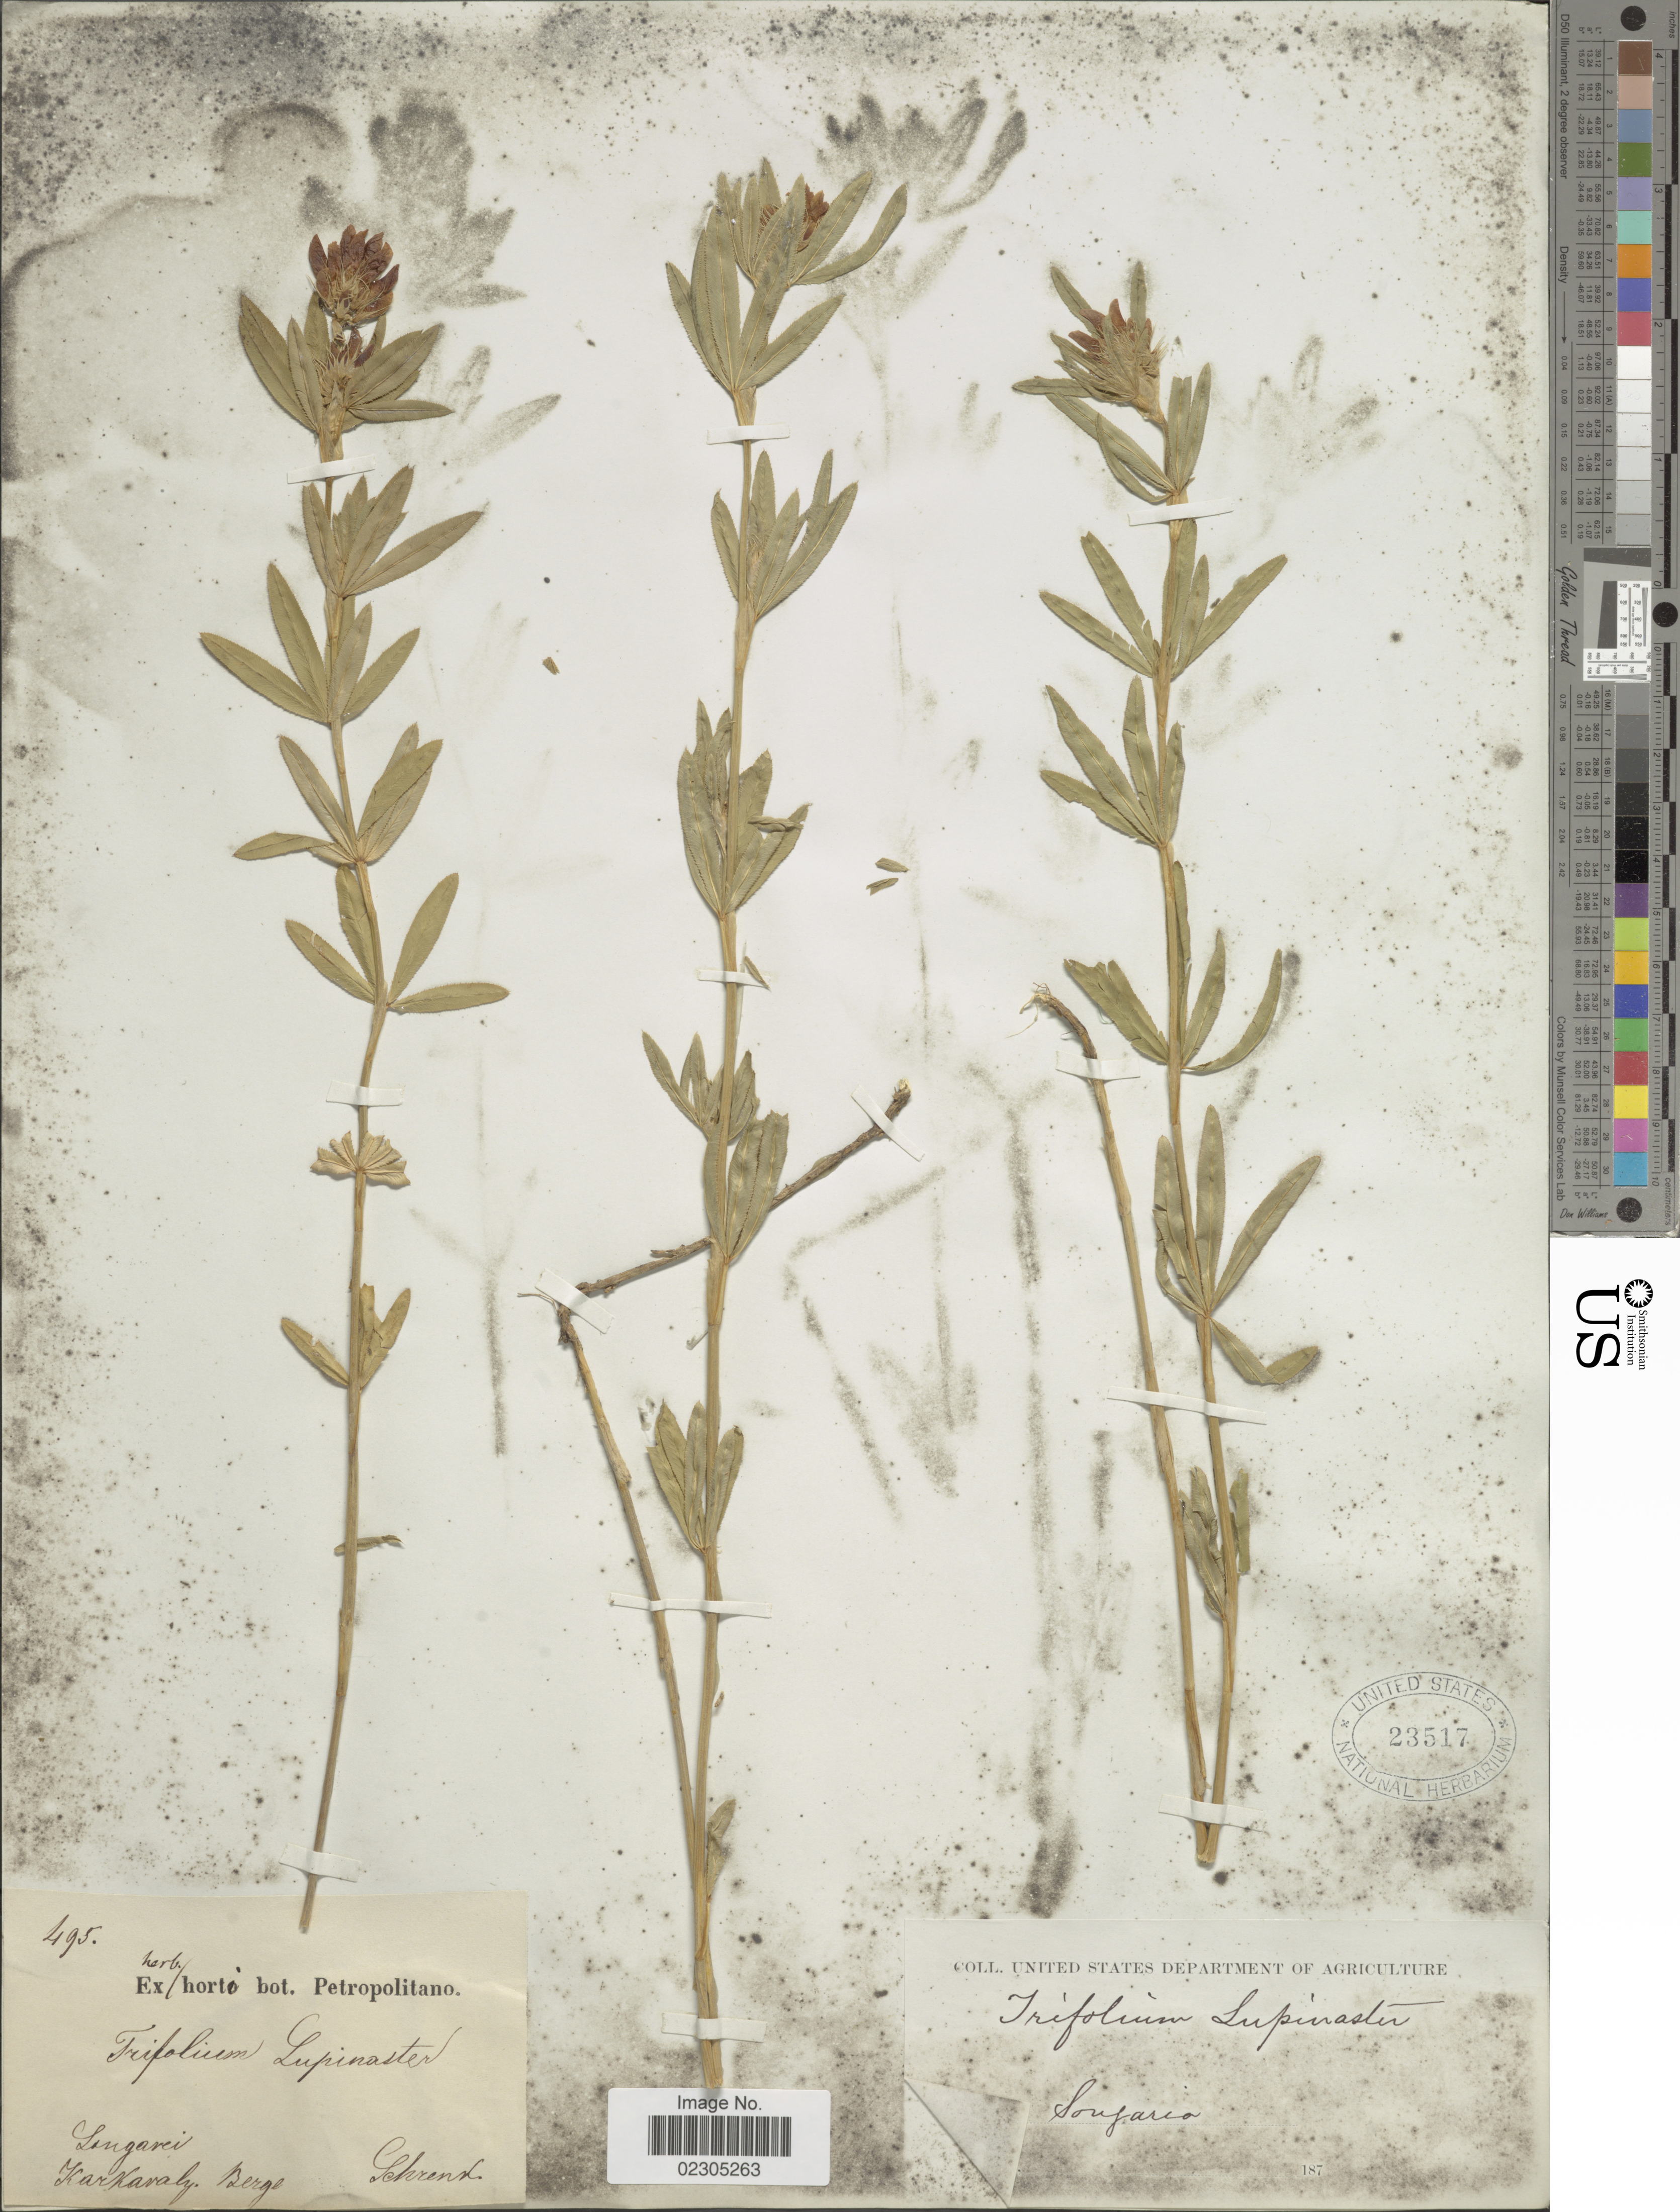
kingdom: Plantae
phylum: Tracheophyta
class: Magnoliopsida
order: Fabales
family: Fabaceae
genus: Trifolium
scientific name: Trifolium lupinaster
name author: L.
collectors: -- Schrenck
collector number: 495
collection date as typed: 187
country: Kazakhstan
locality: Songarei. Karkaraly. Berge.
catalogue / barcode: US 23517